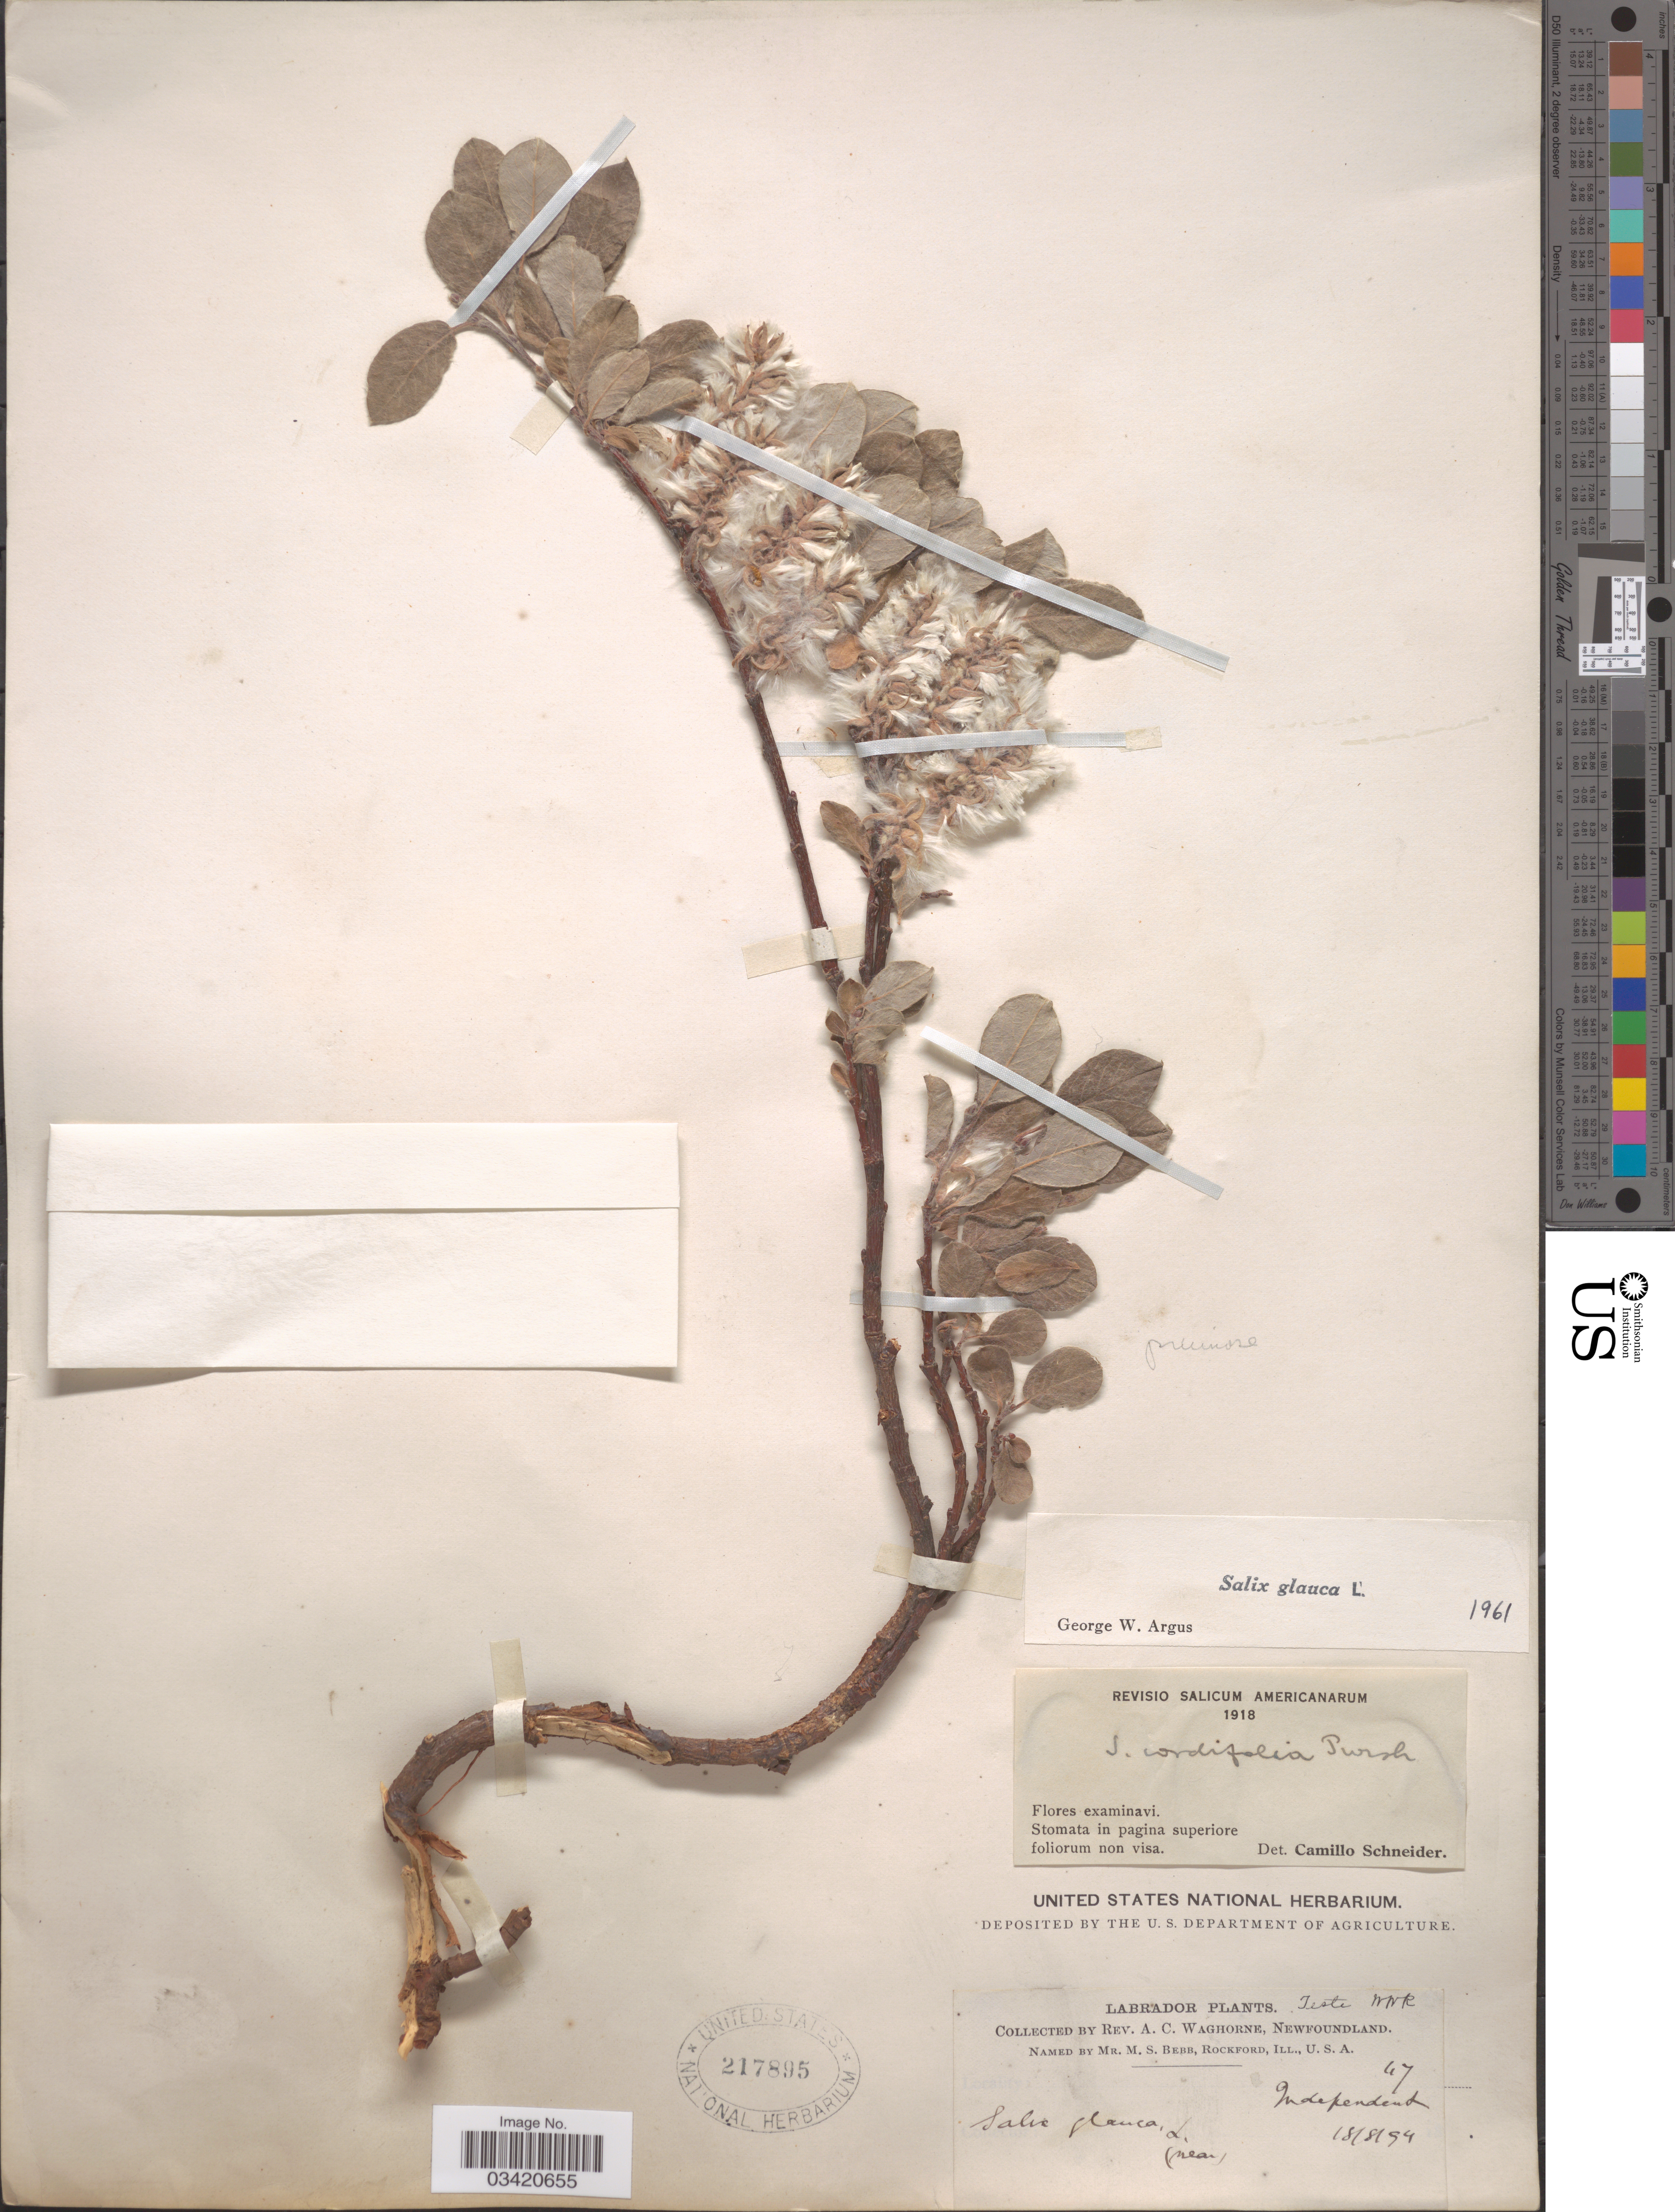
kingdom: Plantae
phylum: Tracheophyta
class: Magnoliopsida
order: Malpighiales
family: Salicaceae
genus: Salix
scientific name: Salix glauca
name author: L.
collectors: A. Waghorne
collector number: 47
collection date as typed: Transcribed d/m/y: 18/8/94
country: Canada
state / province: Newfoundland and Labrador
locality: Labrador. Independent.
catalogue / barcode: US 217895